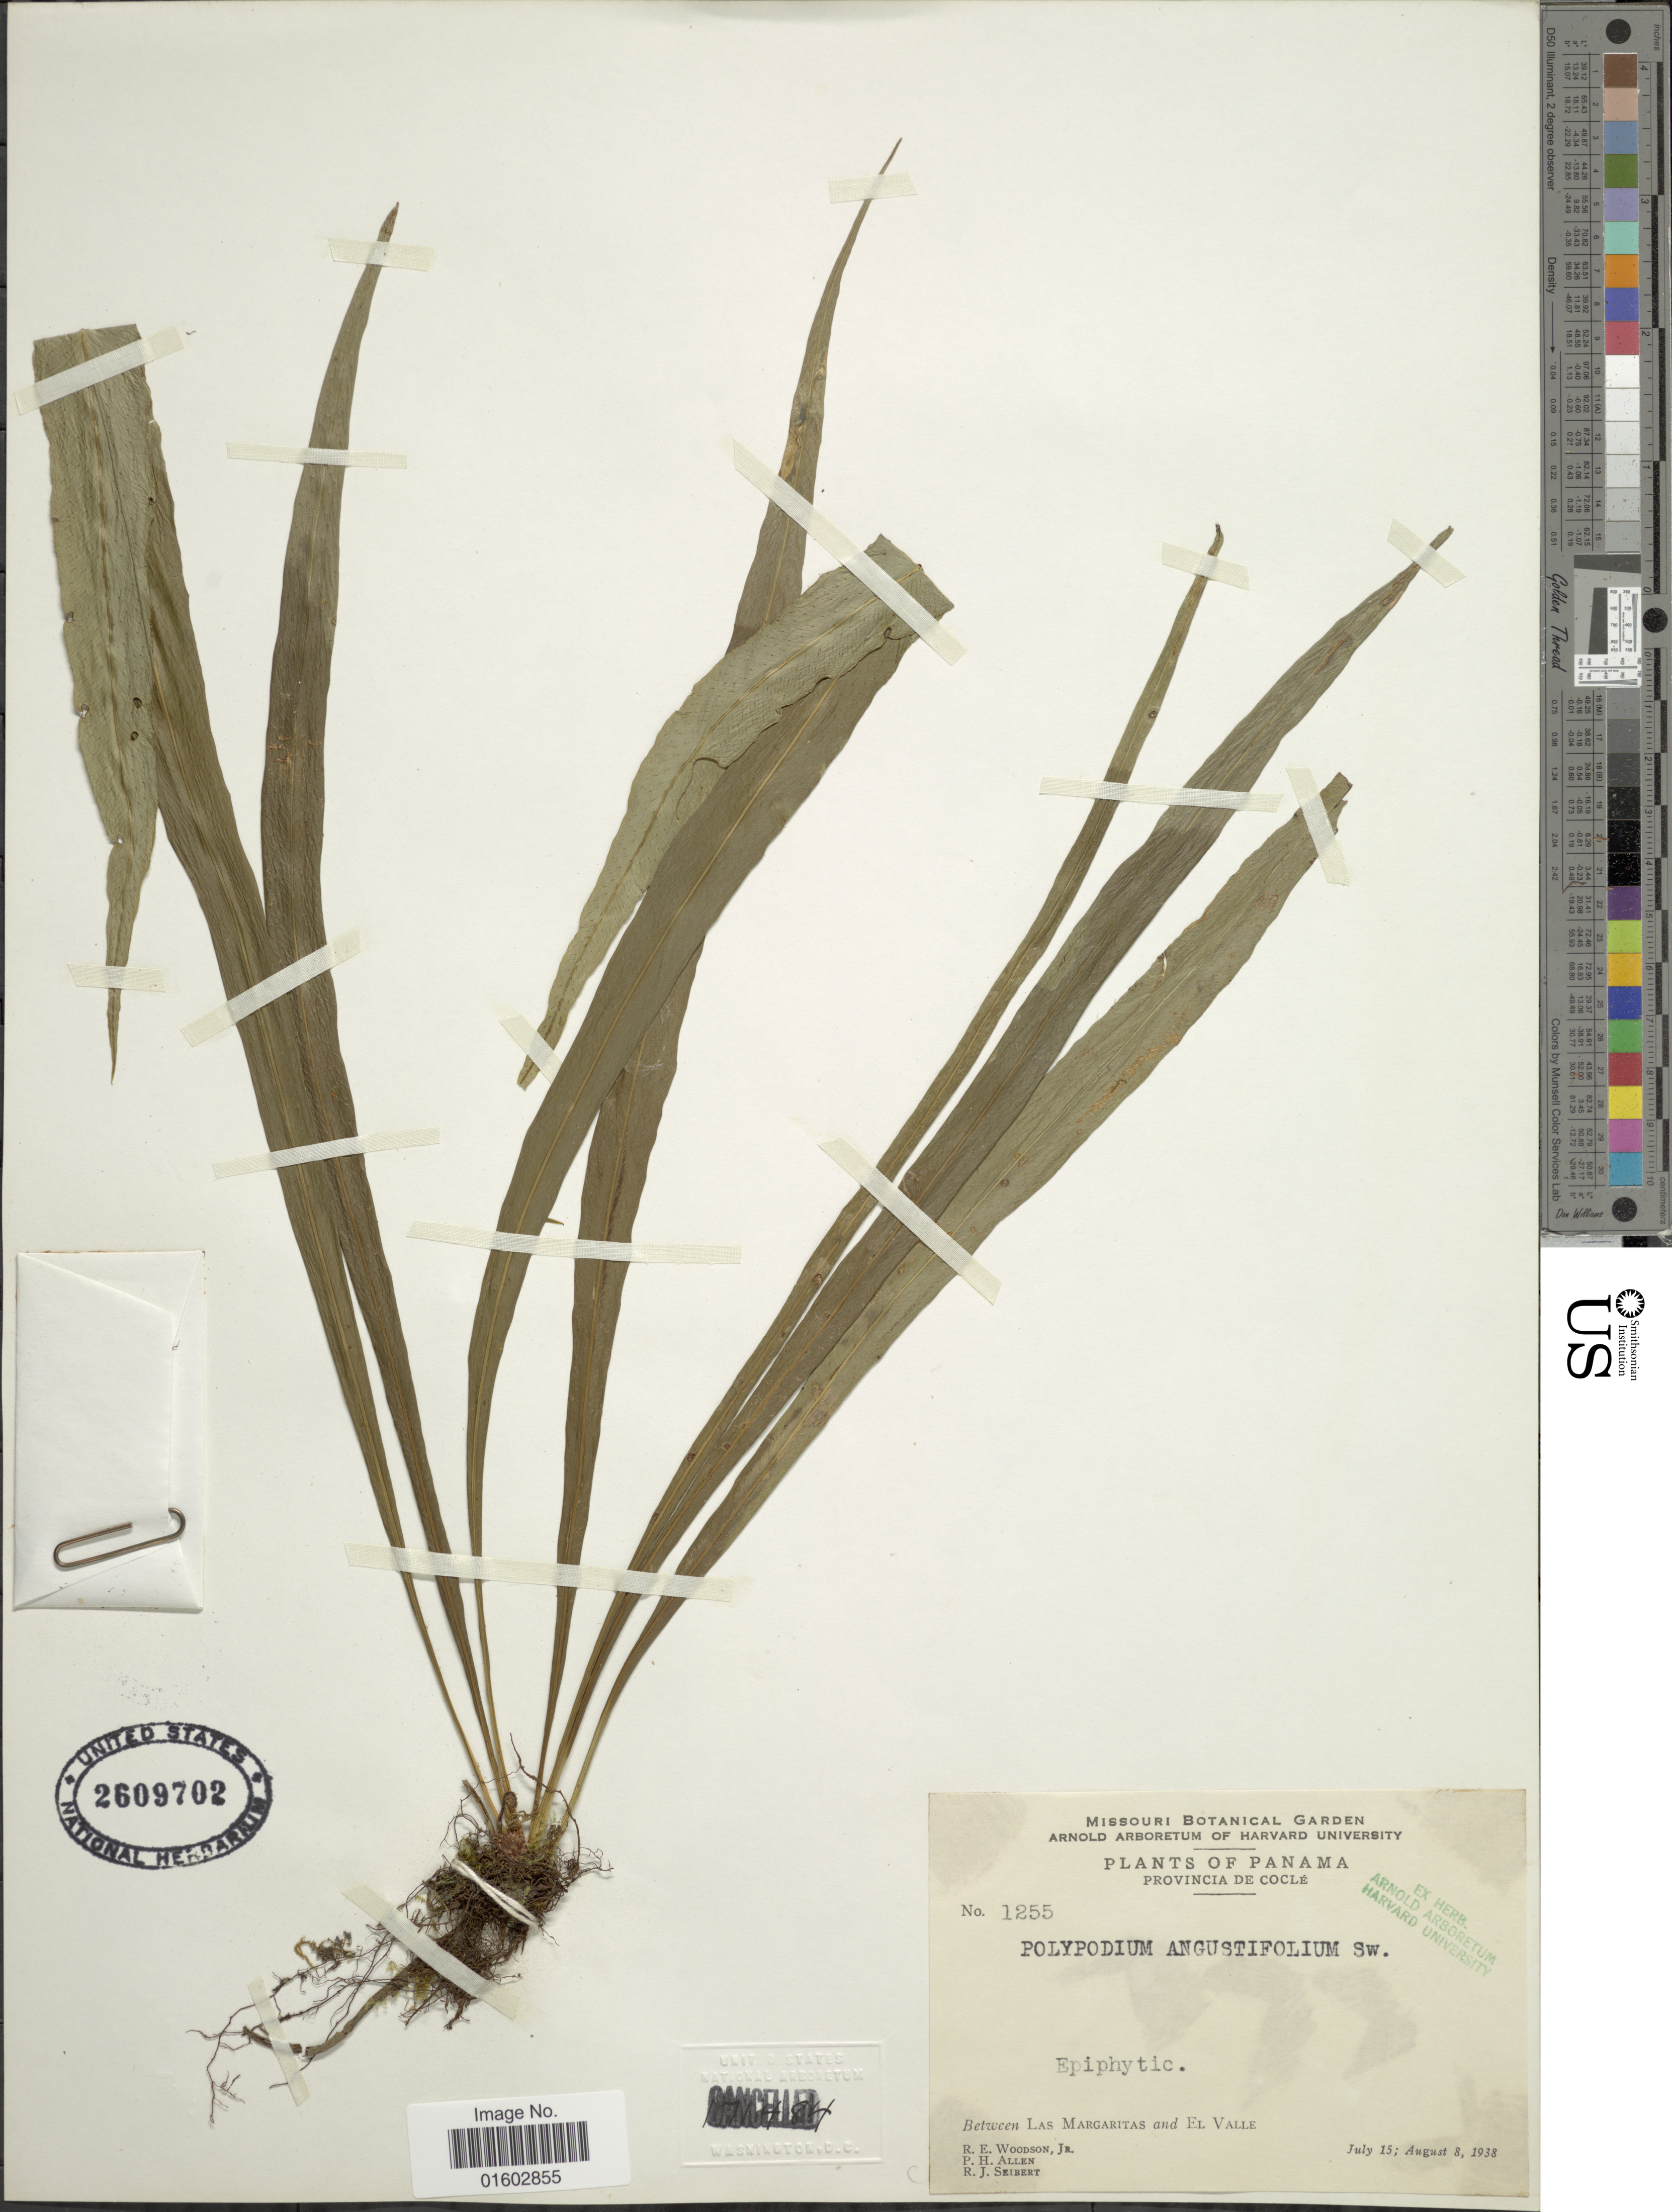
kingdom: Plantae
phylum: Tracheophyta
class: Polypodiopsida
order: Polypodiales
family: Polypodiaceae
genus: Campyloneurum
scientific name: Campyloneurum angustifolium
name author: (Sw.) Fée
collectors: R. E. Woodson, P. H. Allen & R. J. Seibert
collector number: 1255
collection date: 1938-07-15/1938-08-08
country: Panama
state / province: Coclé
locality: Between Las Margaritas and El Valle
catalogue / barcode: US 2609702